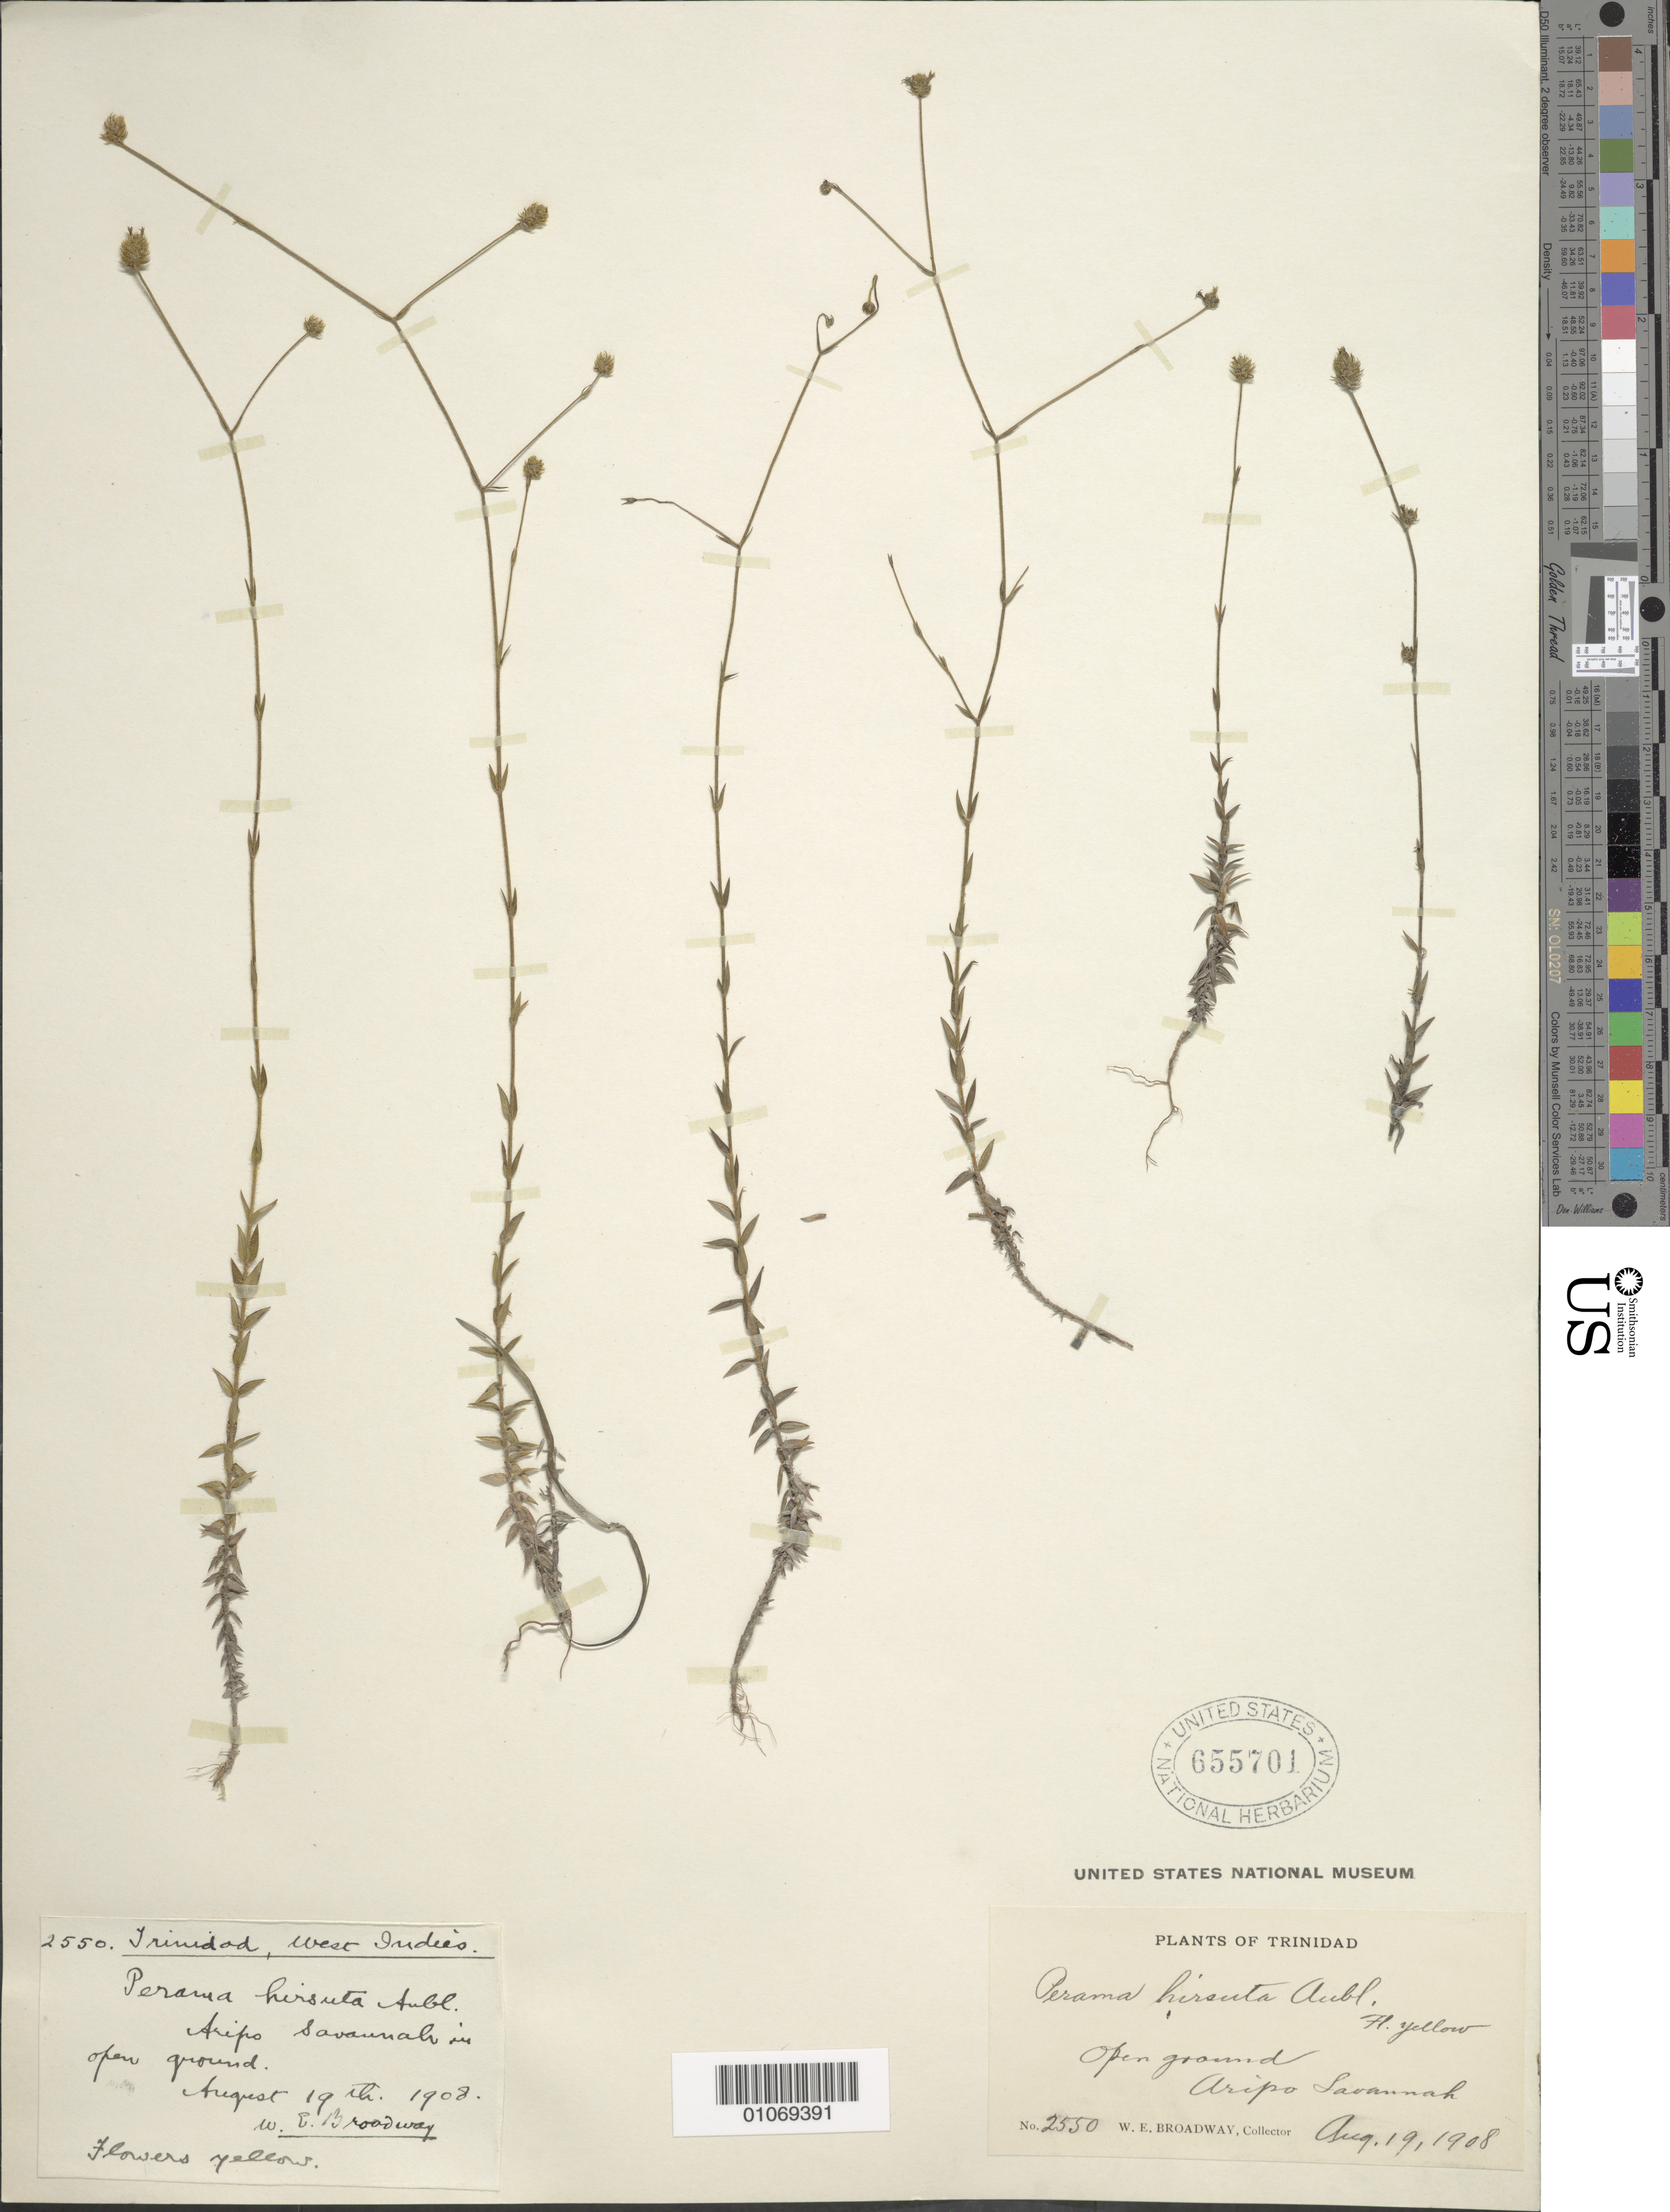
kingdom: Plantae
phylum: Tracheophyta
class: Magnoliopsida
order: Gentianales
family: Rubiaceae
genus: Perama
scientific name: Perama hirsuta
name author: Aubl.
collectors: W. E. Broadway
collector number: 2550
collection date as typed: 19 Aug 1908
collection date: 1908-08-19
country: Trinidad and Tobago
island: Trinidad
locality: Aripo savanna, open ground.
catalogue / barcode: US 655701